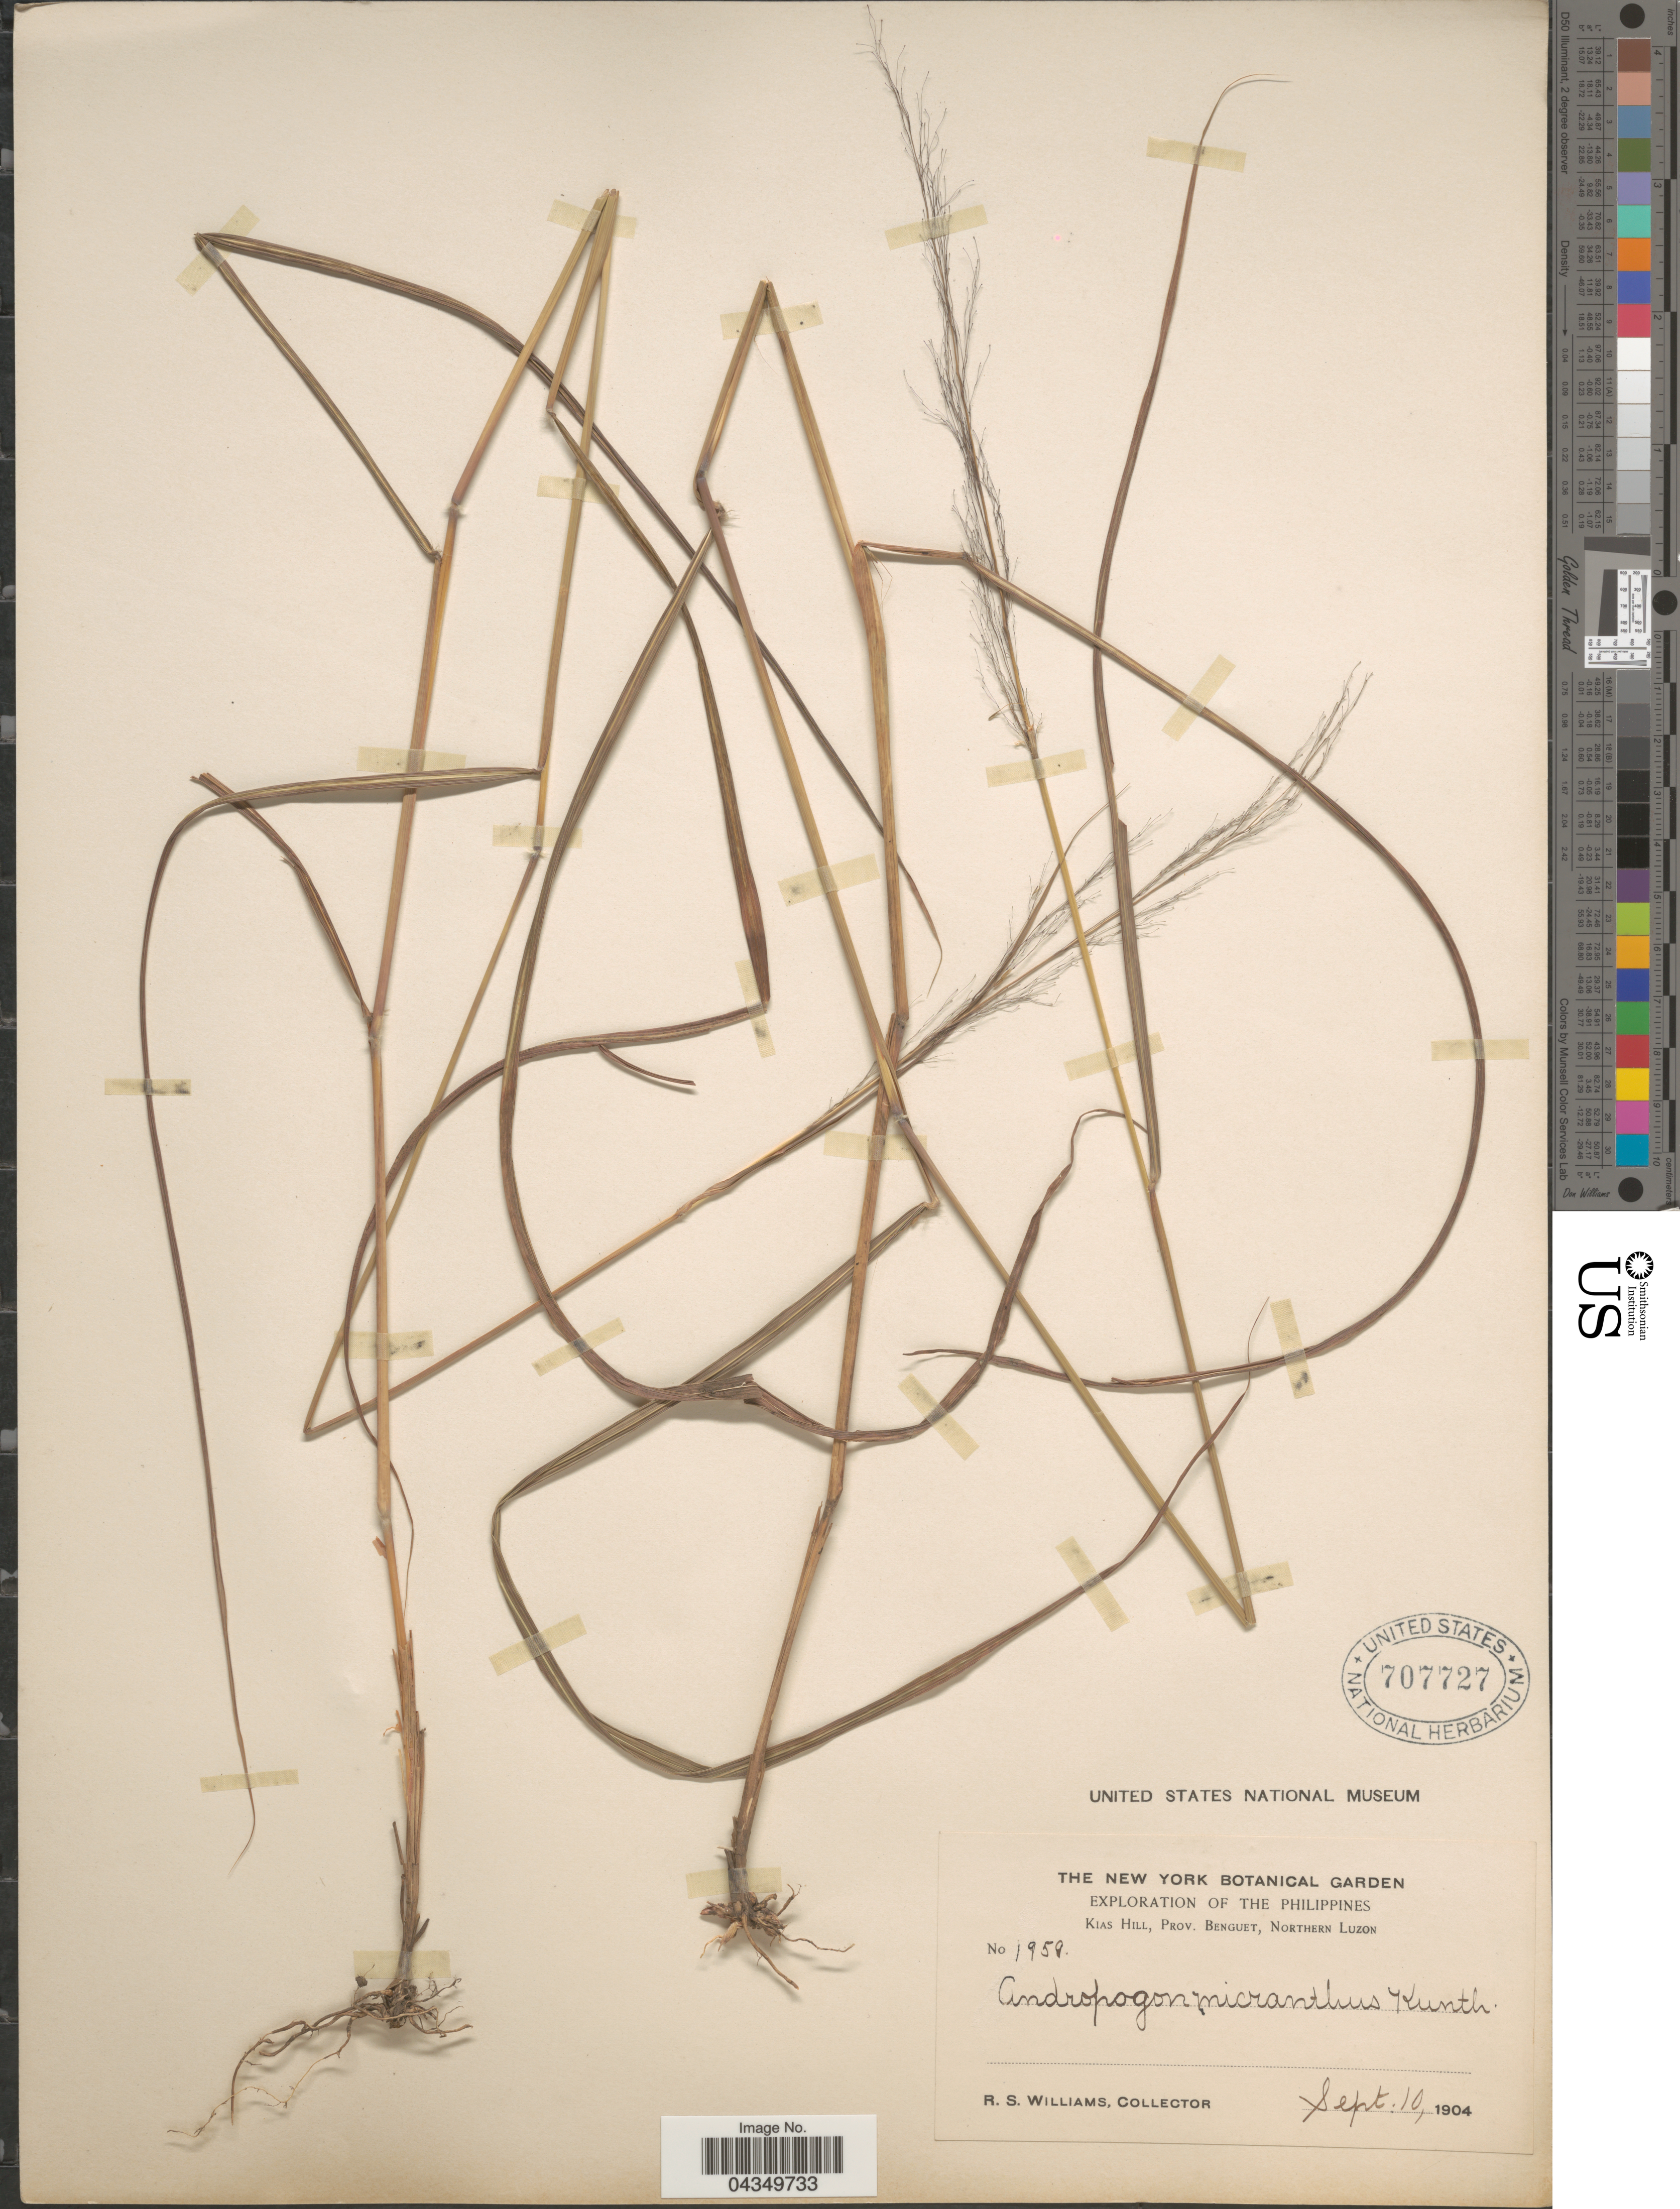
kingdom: Plantae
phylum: Tracheophyta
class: Liliopsida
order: Poales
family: Poaceae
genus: Capillipedium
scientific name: Capillipedium parviflorum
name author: (R. Br.) Stapf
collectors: R. S. Williams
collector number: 1959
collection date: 1904-09-10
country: Philippines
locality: Exploration of the Philippines. Kias Hill, Prov. Benguet, Northern Luzon.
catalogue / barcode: US 707727